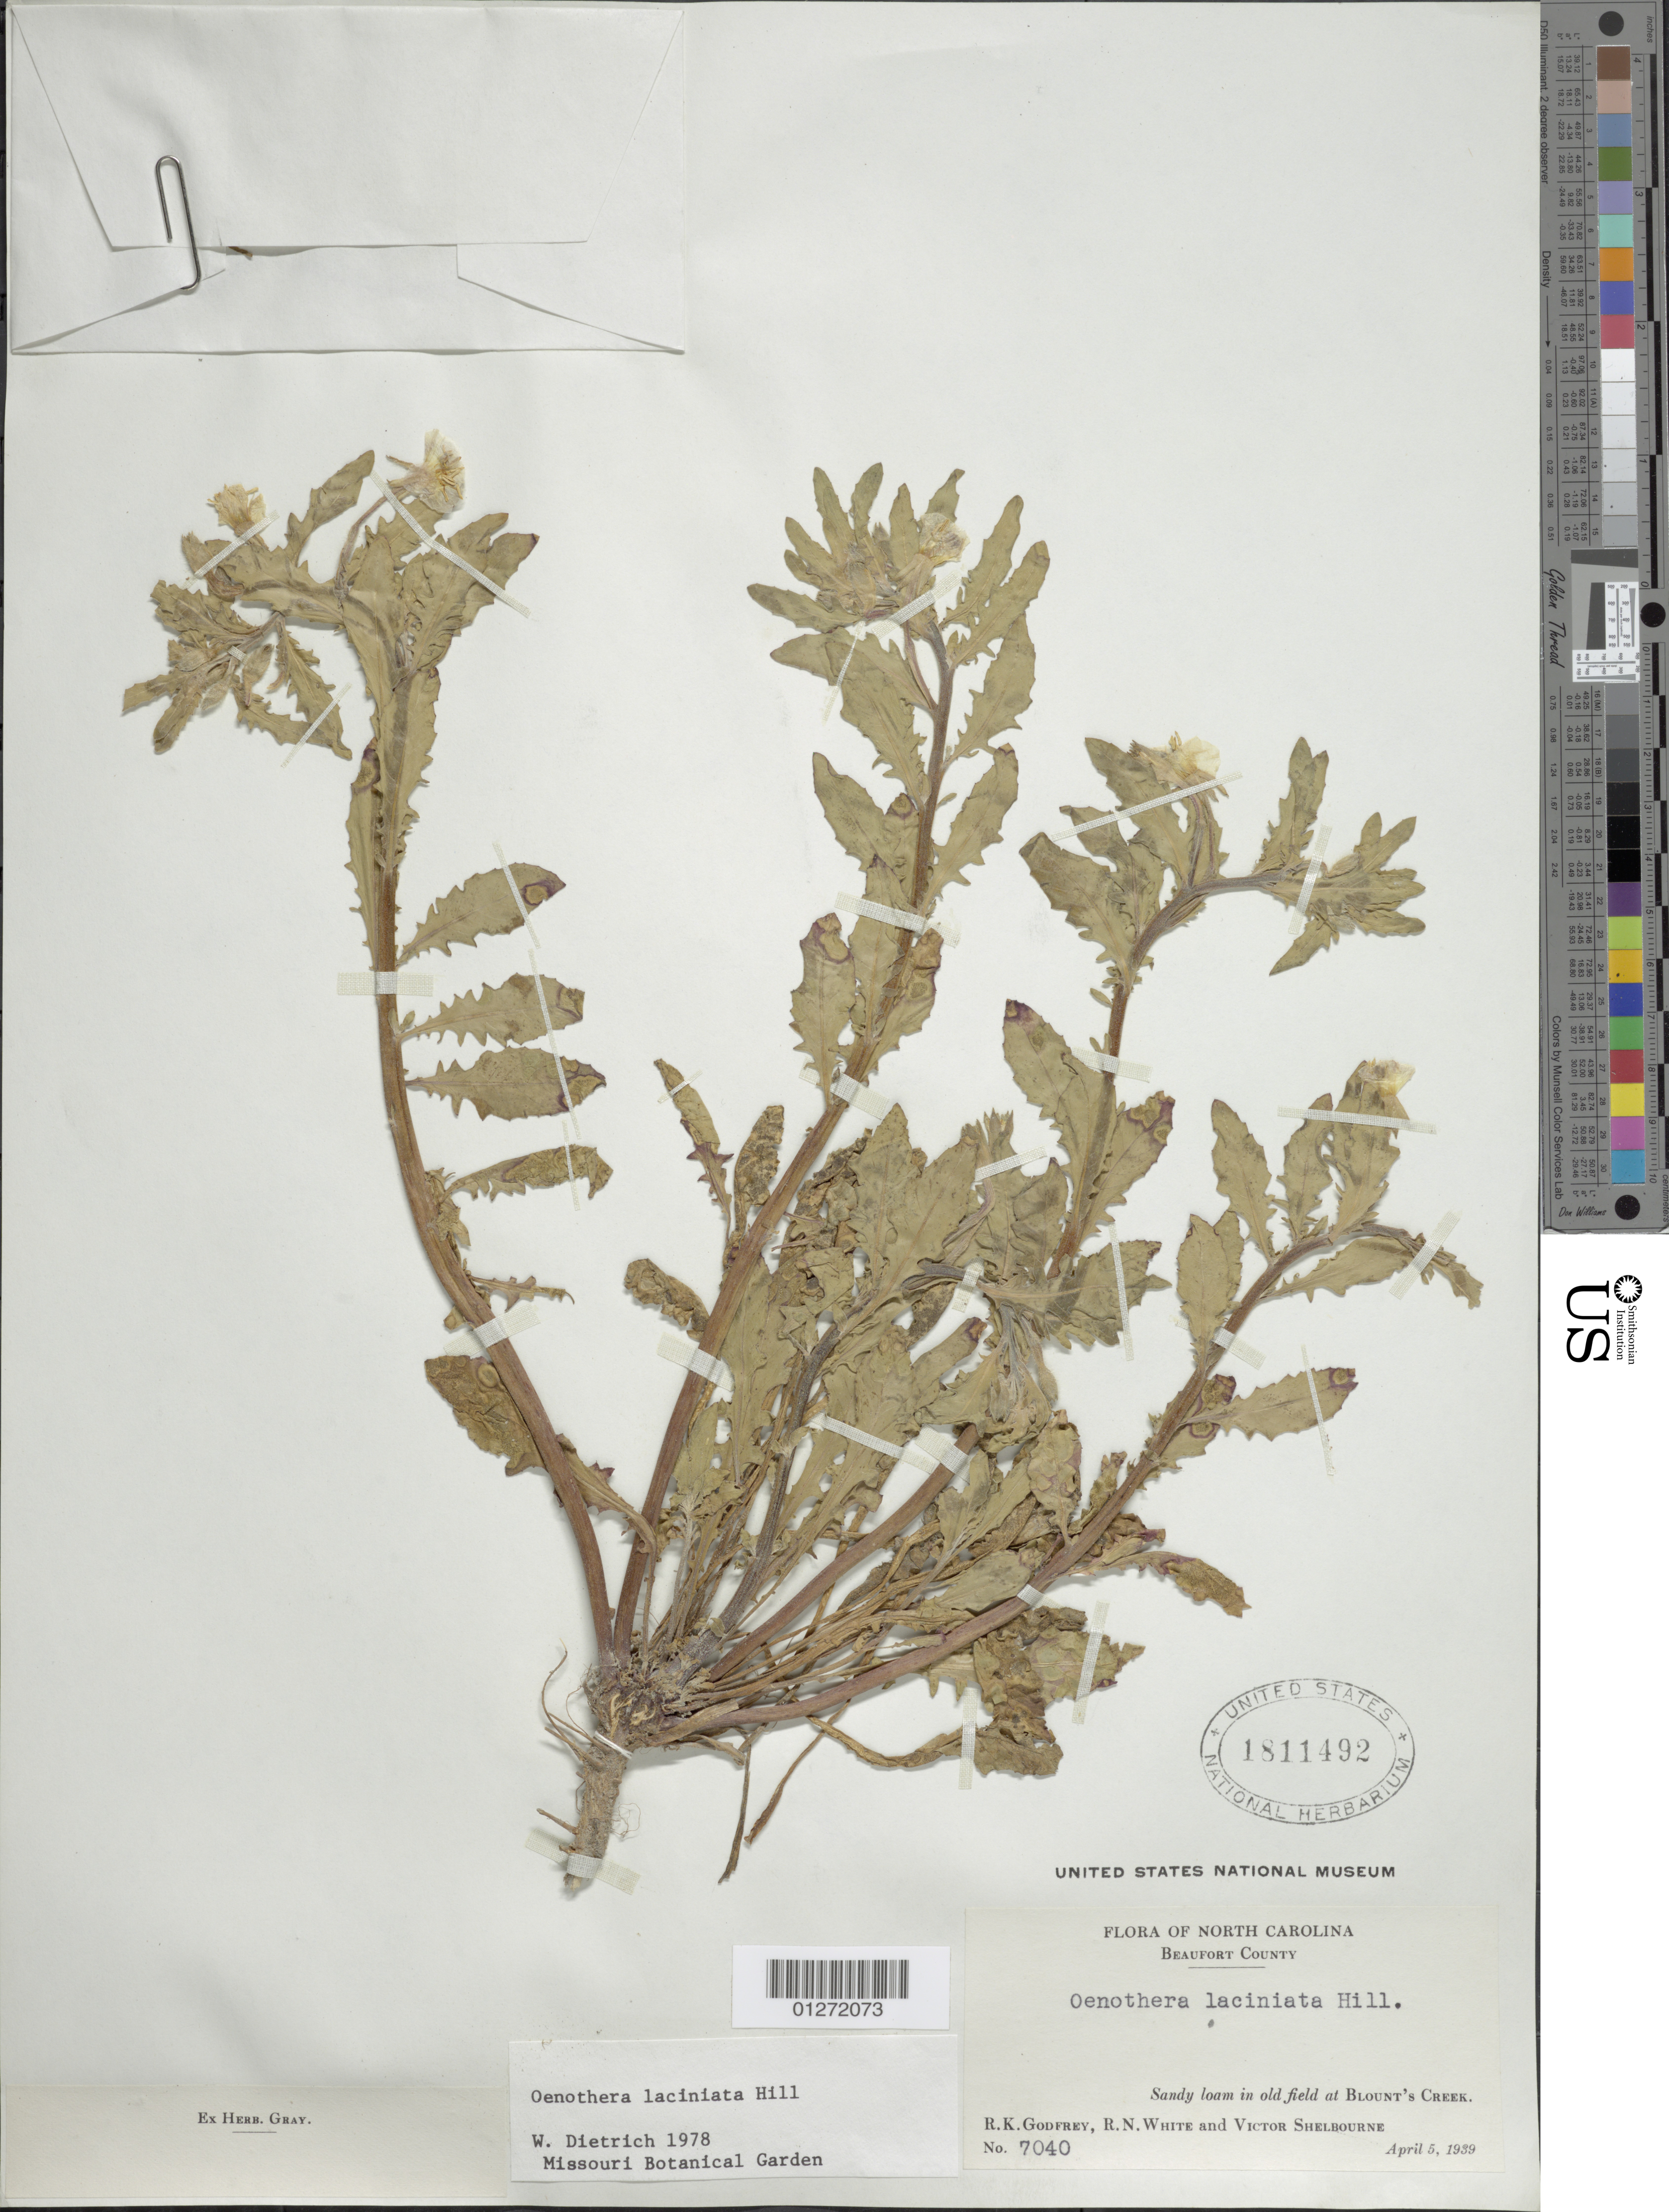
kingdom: Plantae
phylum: Tracheophyta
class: Magnoliopsida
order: Myrtales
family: Onagraceae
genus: Oenothera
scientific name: Oenothera laciniata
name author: Hill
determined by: Dietrich, W.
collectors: R. K. Godfrey, R. N. White & V. Shelbourne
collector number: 7040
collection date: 1939-04-05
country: United States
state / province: North Carolina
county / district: Beaufort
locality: Blount's Creek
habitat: Sandy loam in old field.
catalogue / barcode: US 1811492